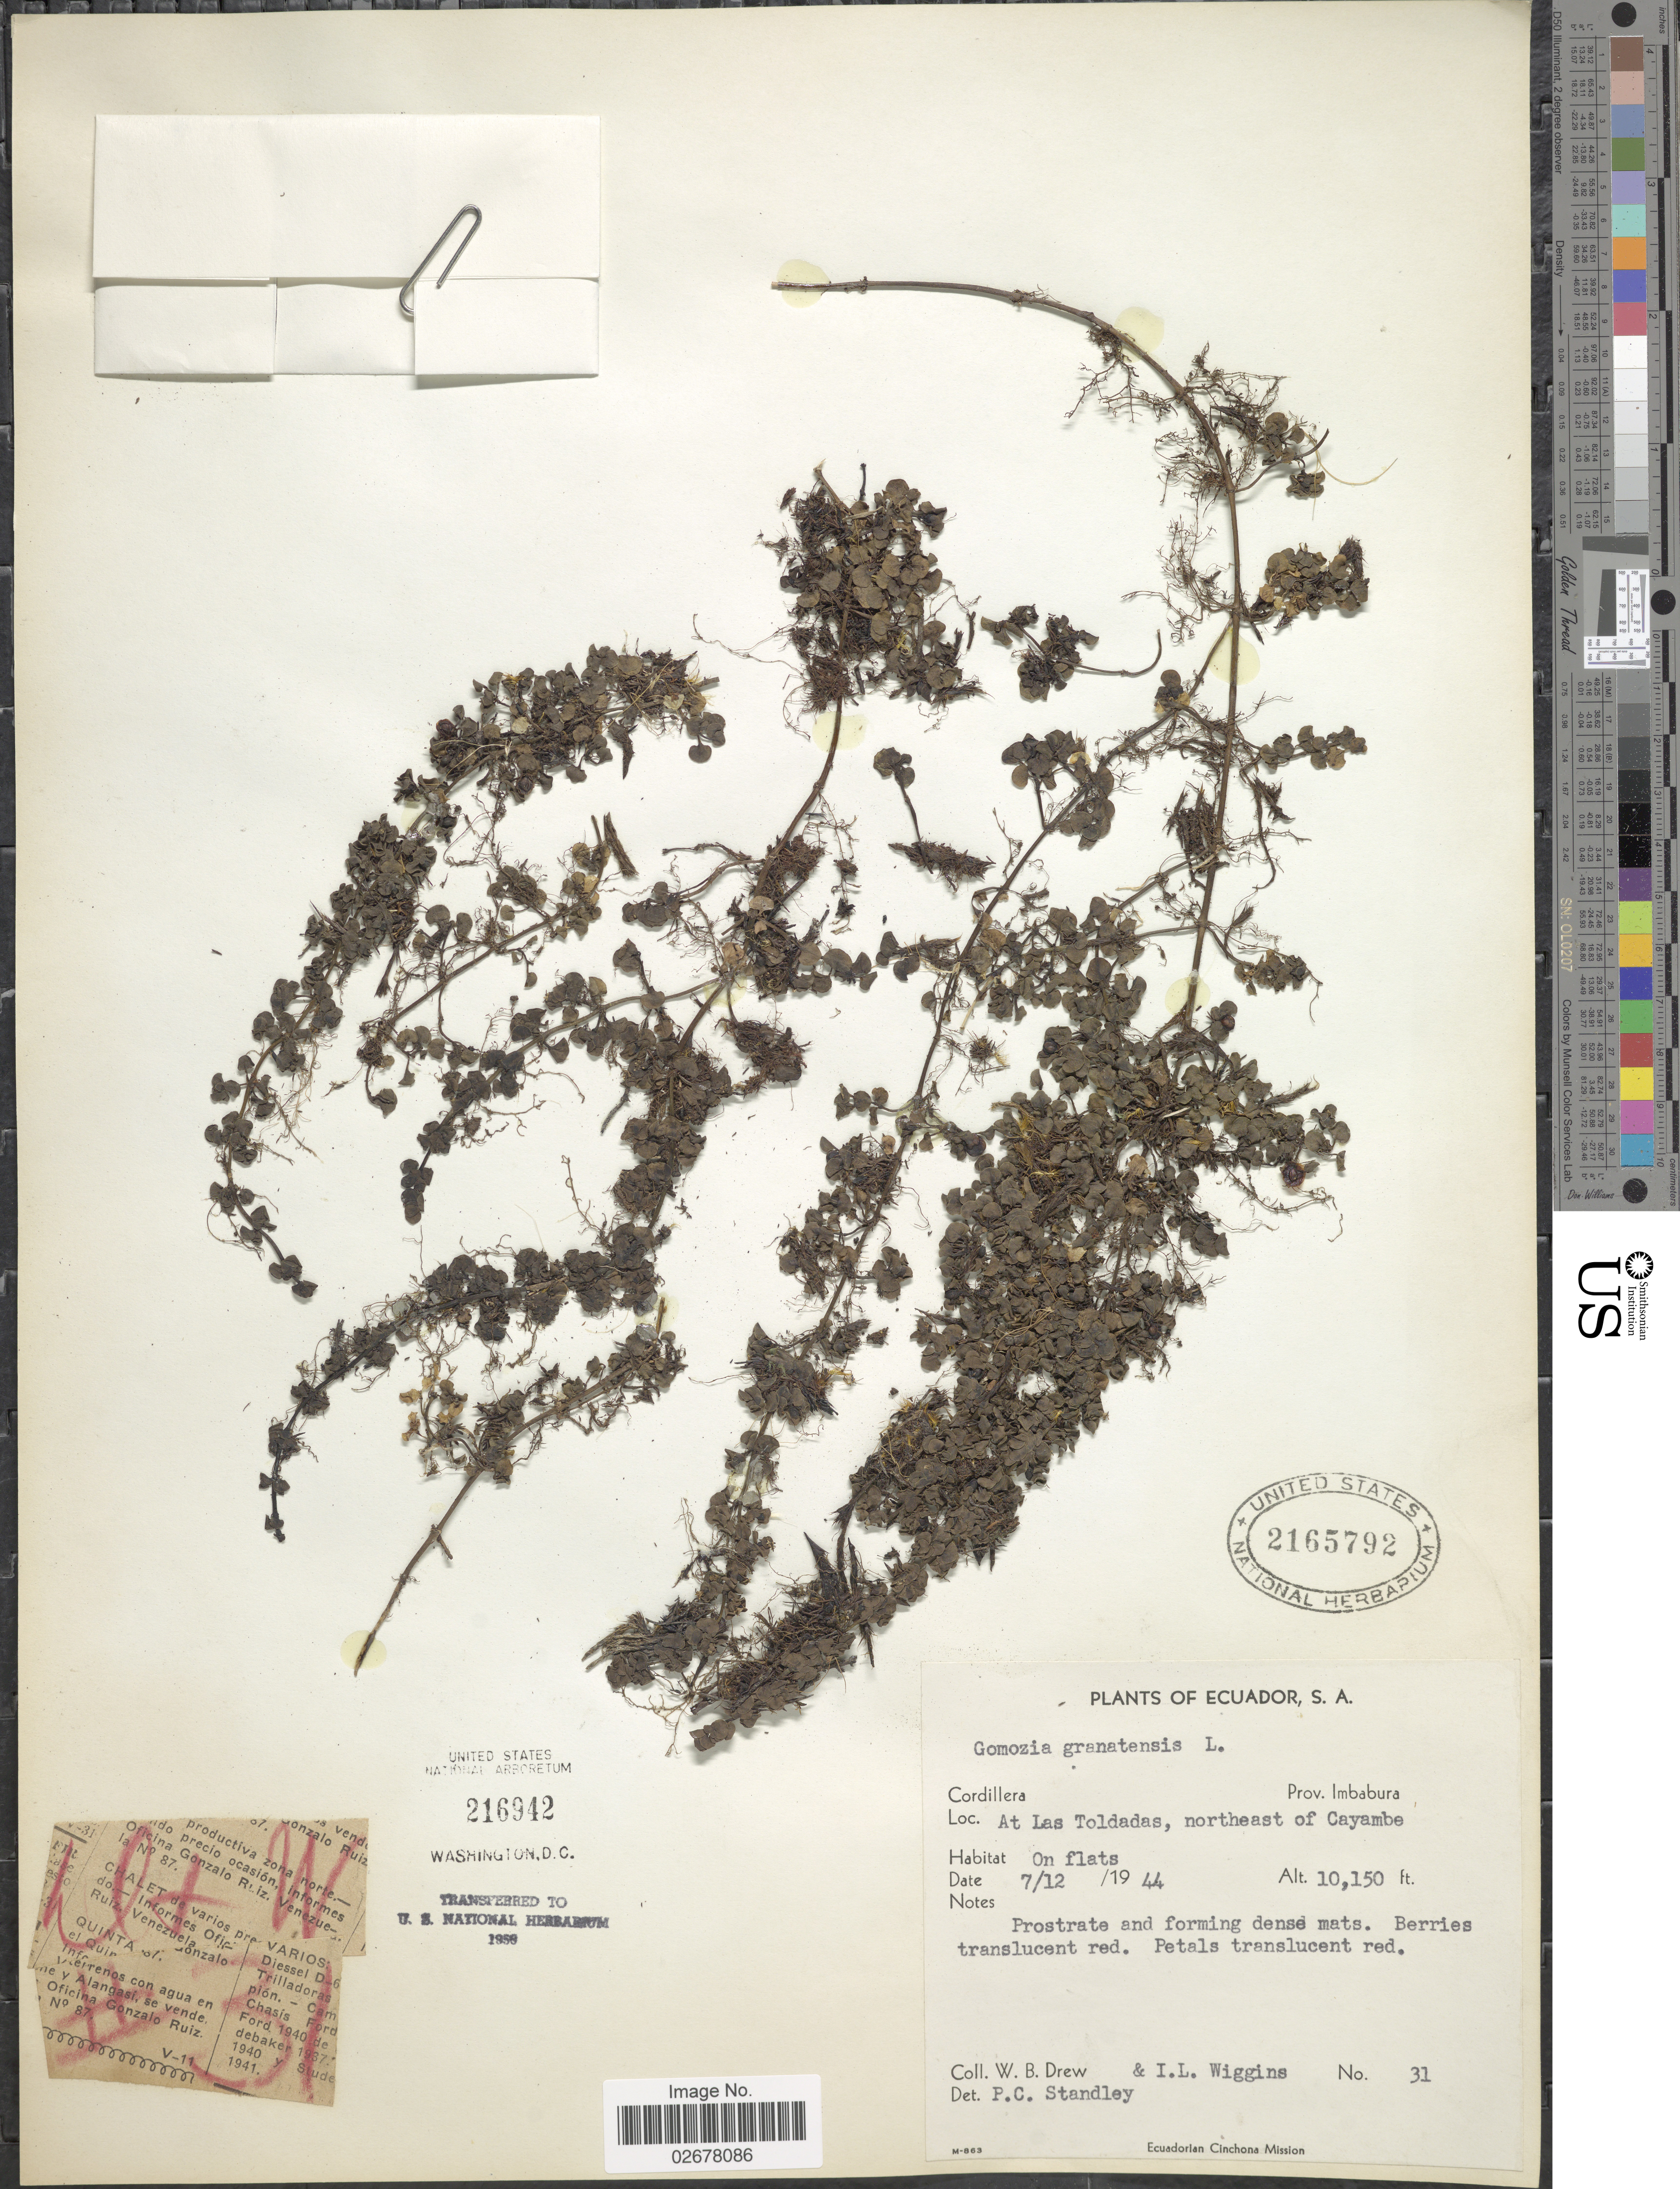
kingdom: Plantae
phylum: Tracheophyta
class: Magnoliopsida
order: Gentianales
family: Rubiaceae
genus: Nertera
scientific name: Nertera depressa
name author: Banks & Sol. ex Gaertn.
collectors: W. B. Drew & I. L. Wiggins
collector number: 31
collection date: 1944-07-12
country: Ecuador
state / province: Imbabura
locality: Cordillera, At Las Toldadas, northeast of Cayambe, On flats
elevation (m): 3094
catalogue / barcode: US 2165792